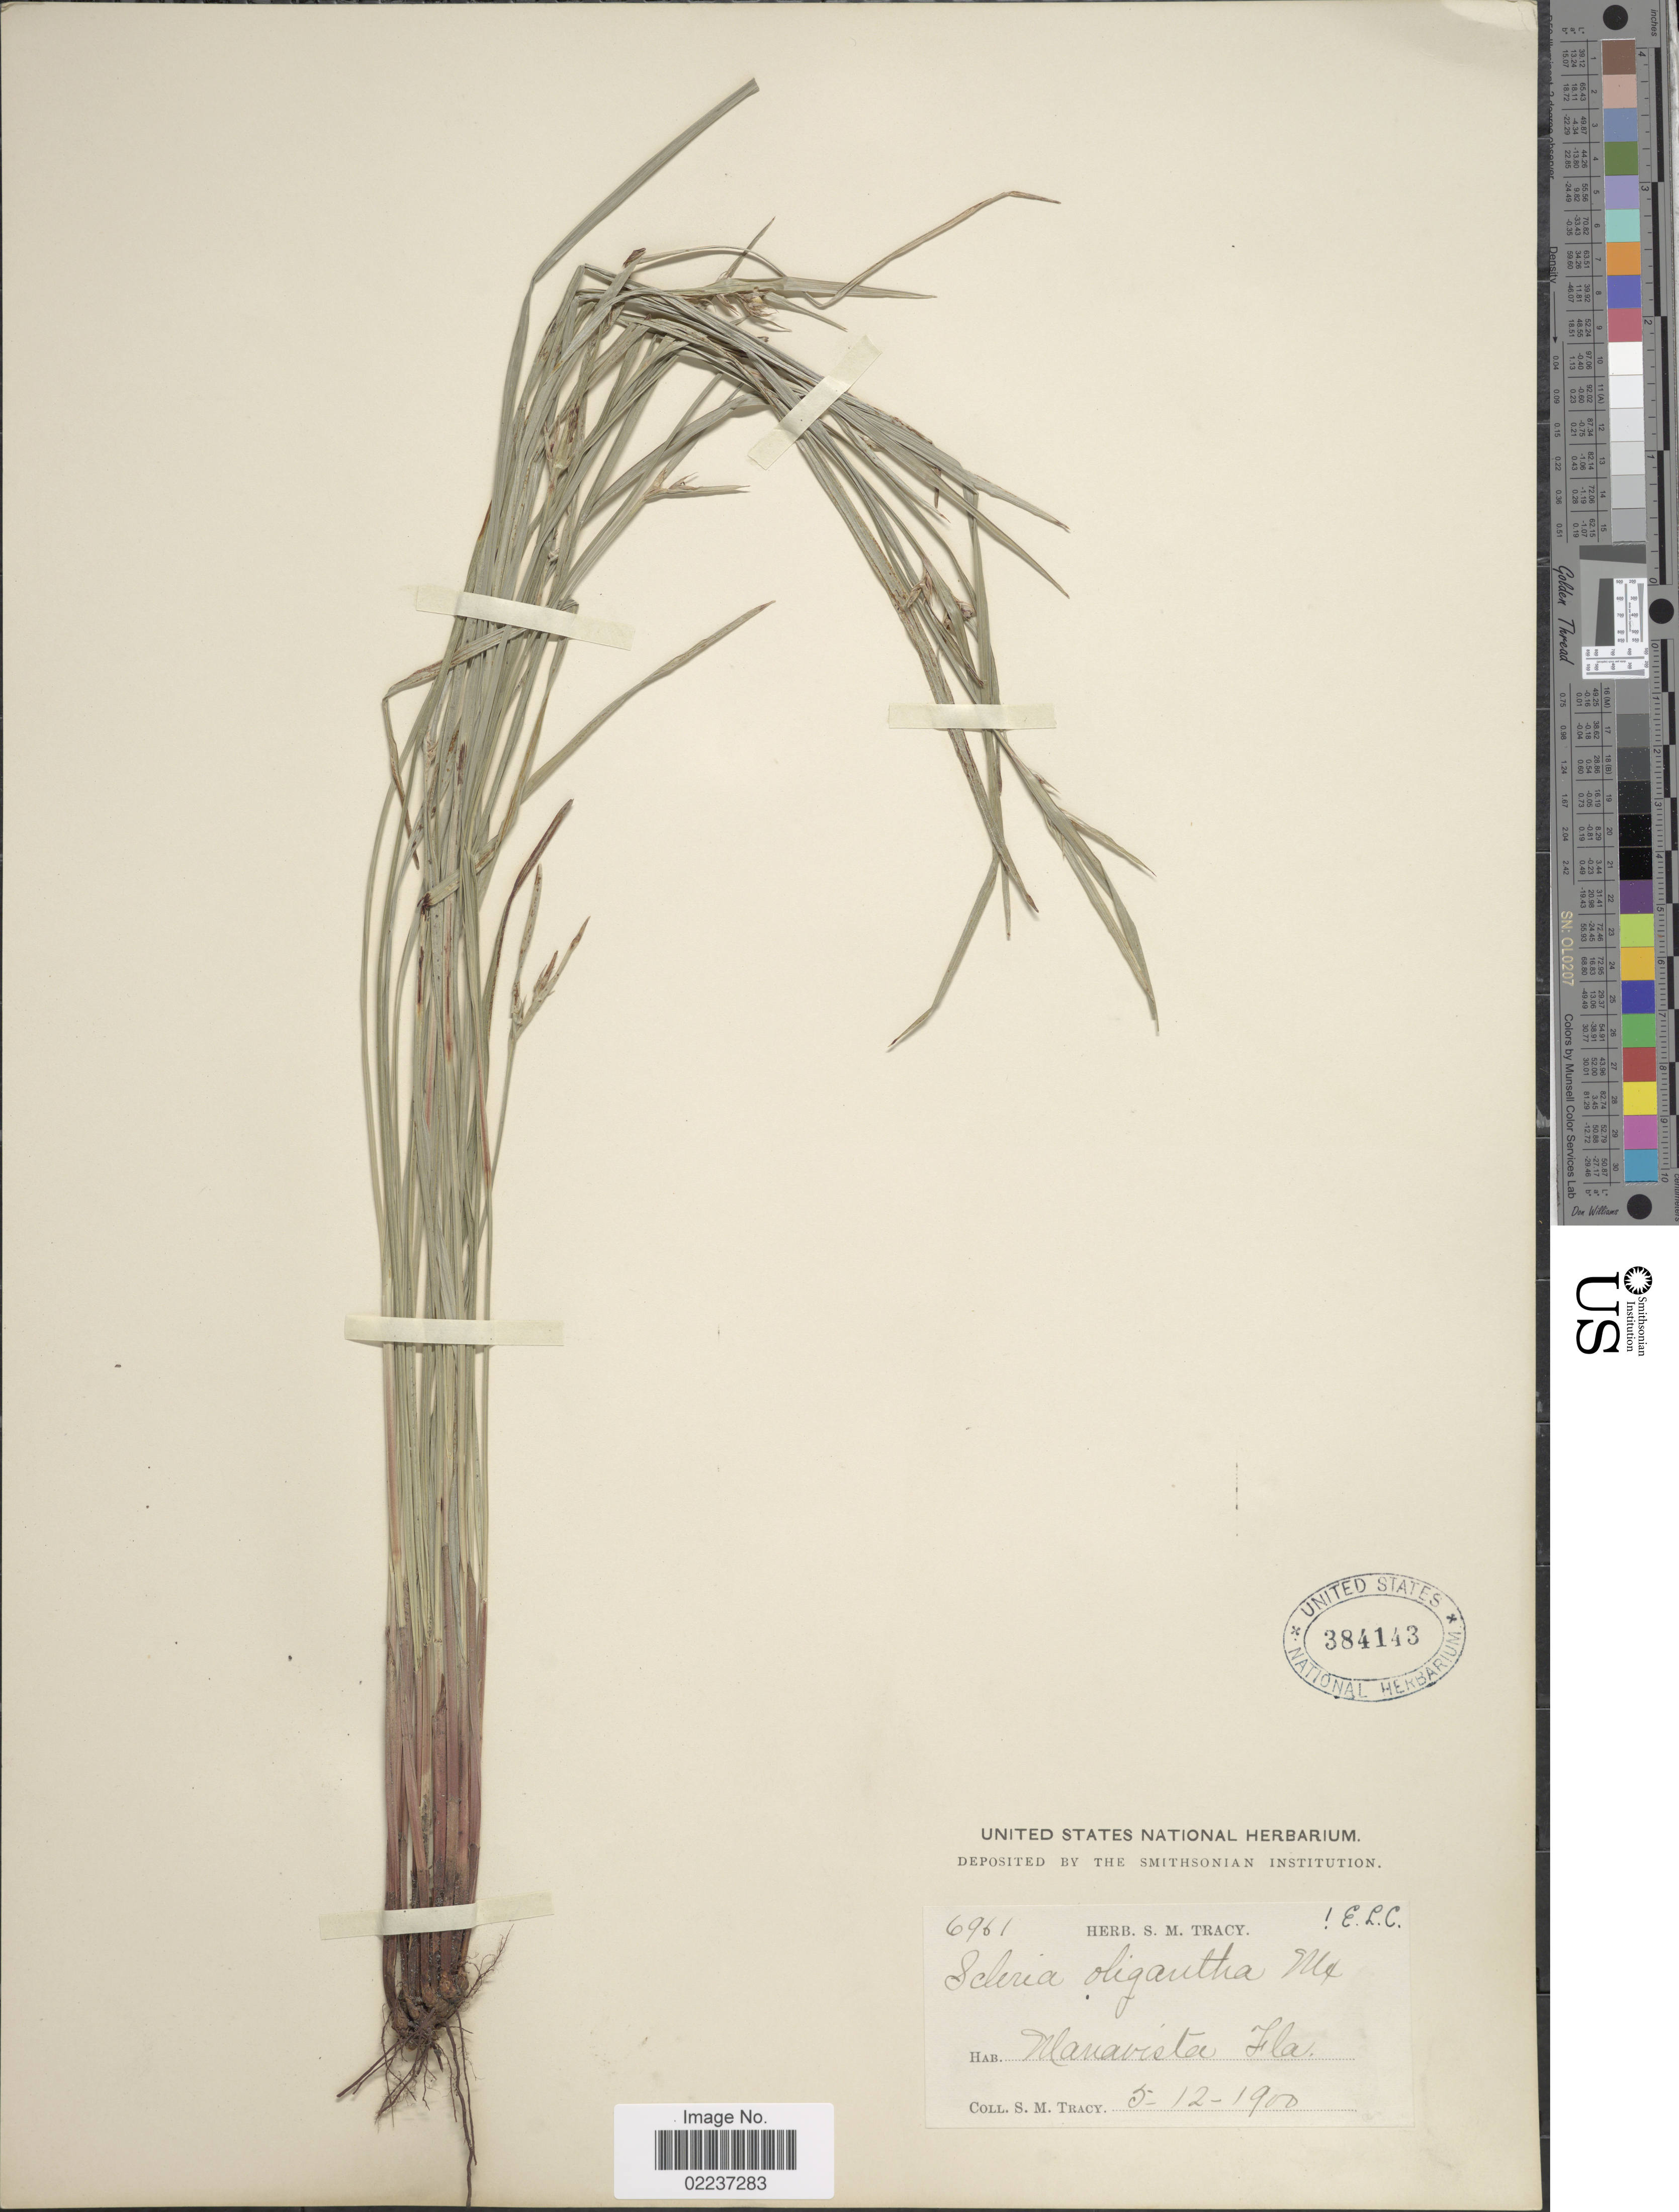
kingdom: Plantae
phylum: Tracheophyta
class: Liliopsida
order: Poales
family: Cyperaceae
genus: Scleria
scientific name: Scleria oligantha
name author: Michx.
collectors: S. M. Tracy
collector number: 6961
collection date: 1900-05-12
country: United States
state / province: Florida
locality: Manavista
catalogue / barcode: US 384143